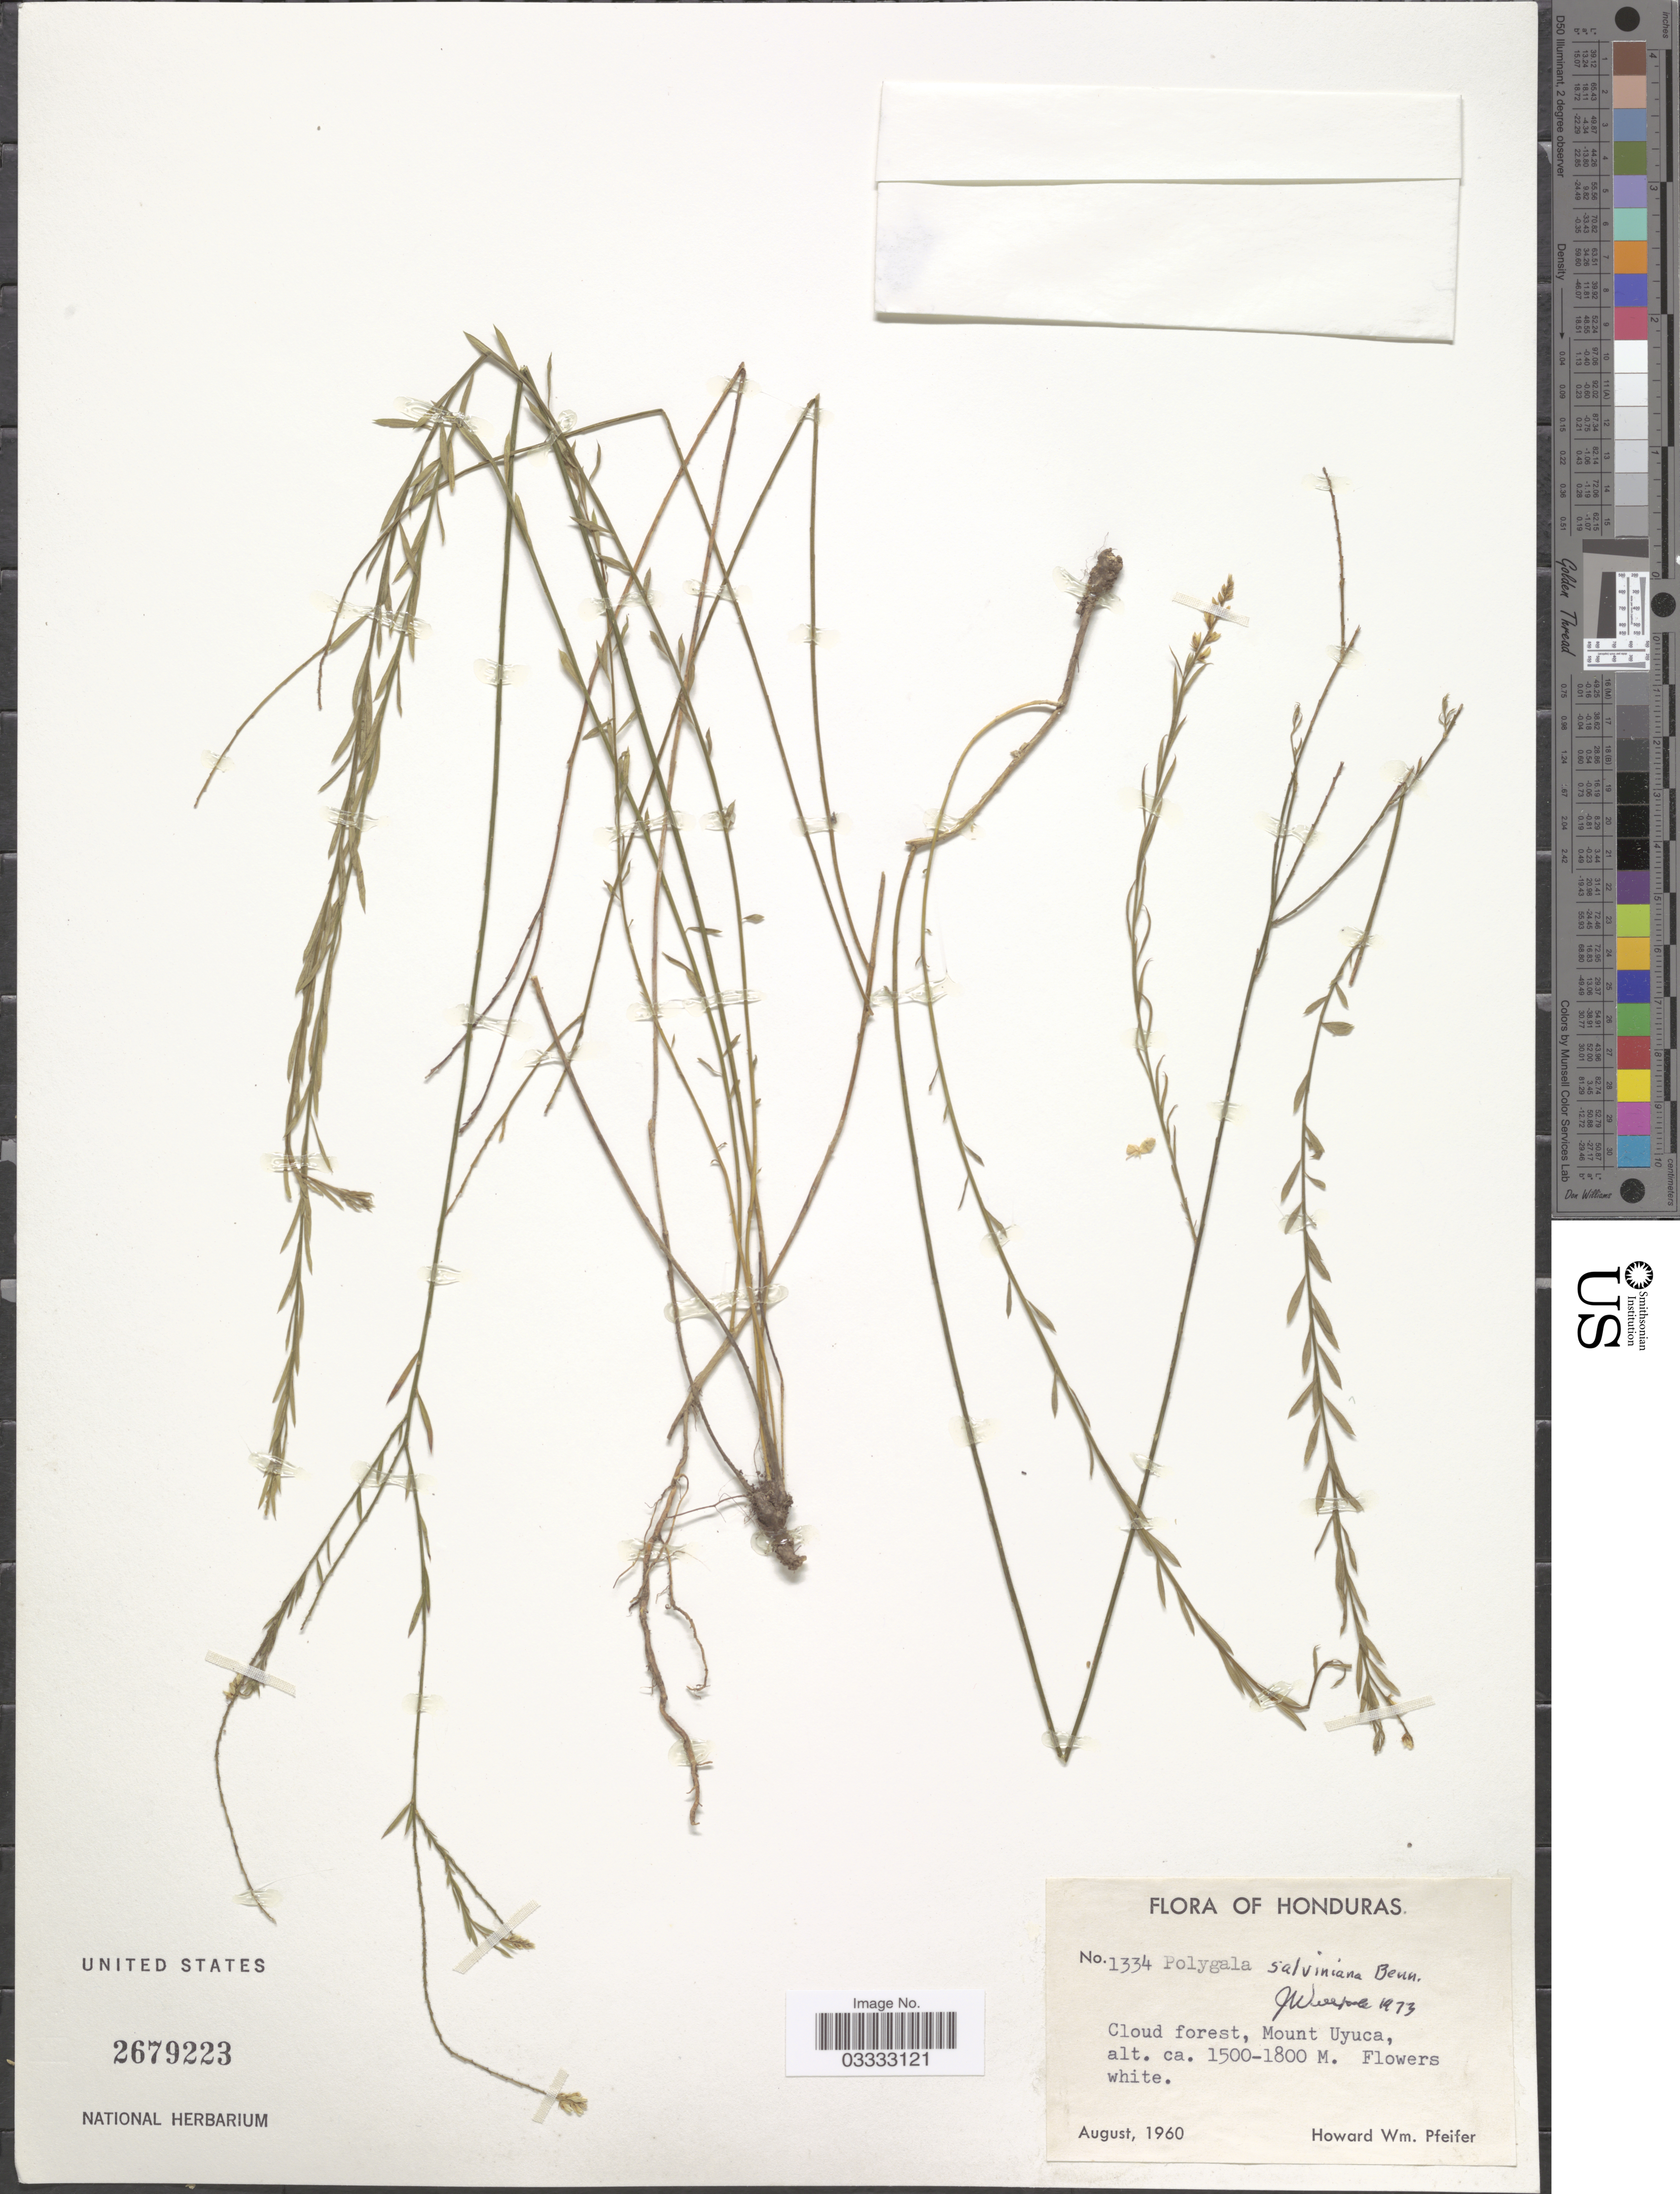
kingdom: Plantae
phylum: Tracheophyta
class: Magnoliopsida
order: Fabales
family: Polygalaceae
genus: Polygala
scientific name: Polygala salviniana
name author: A.W. Benn.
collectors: H. W. Pfeifer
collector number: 1334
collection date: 1960-08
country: Honduras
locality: Cloud forest, Mount Uyuca.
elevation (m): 1500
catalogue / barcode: US 2679223